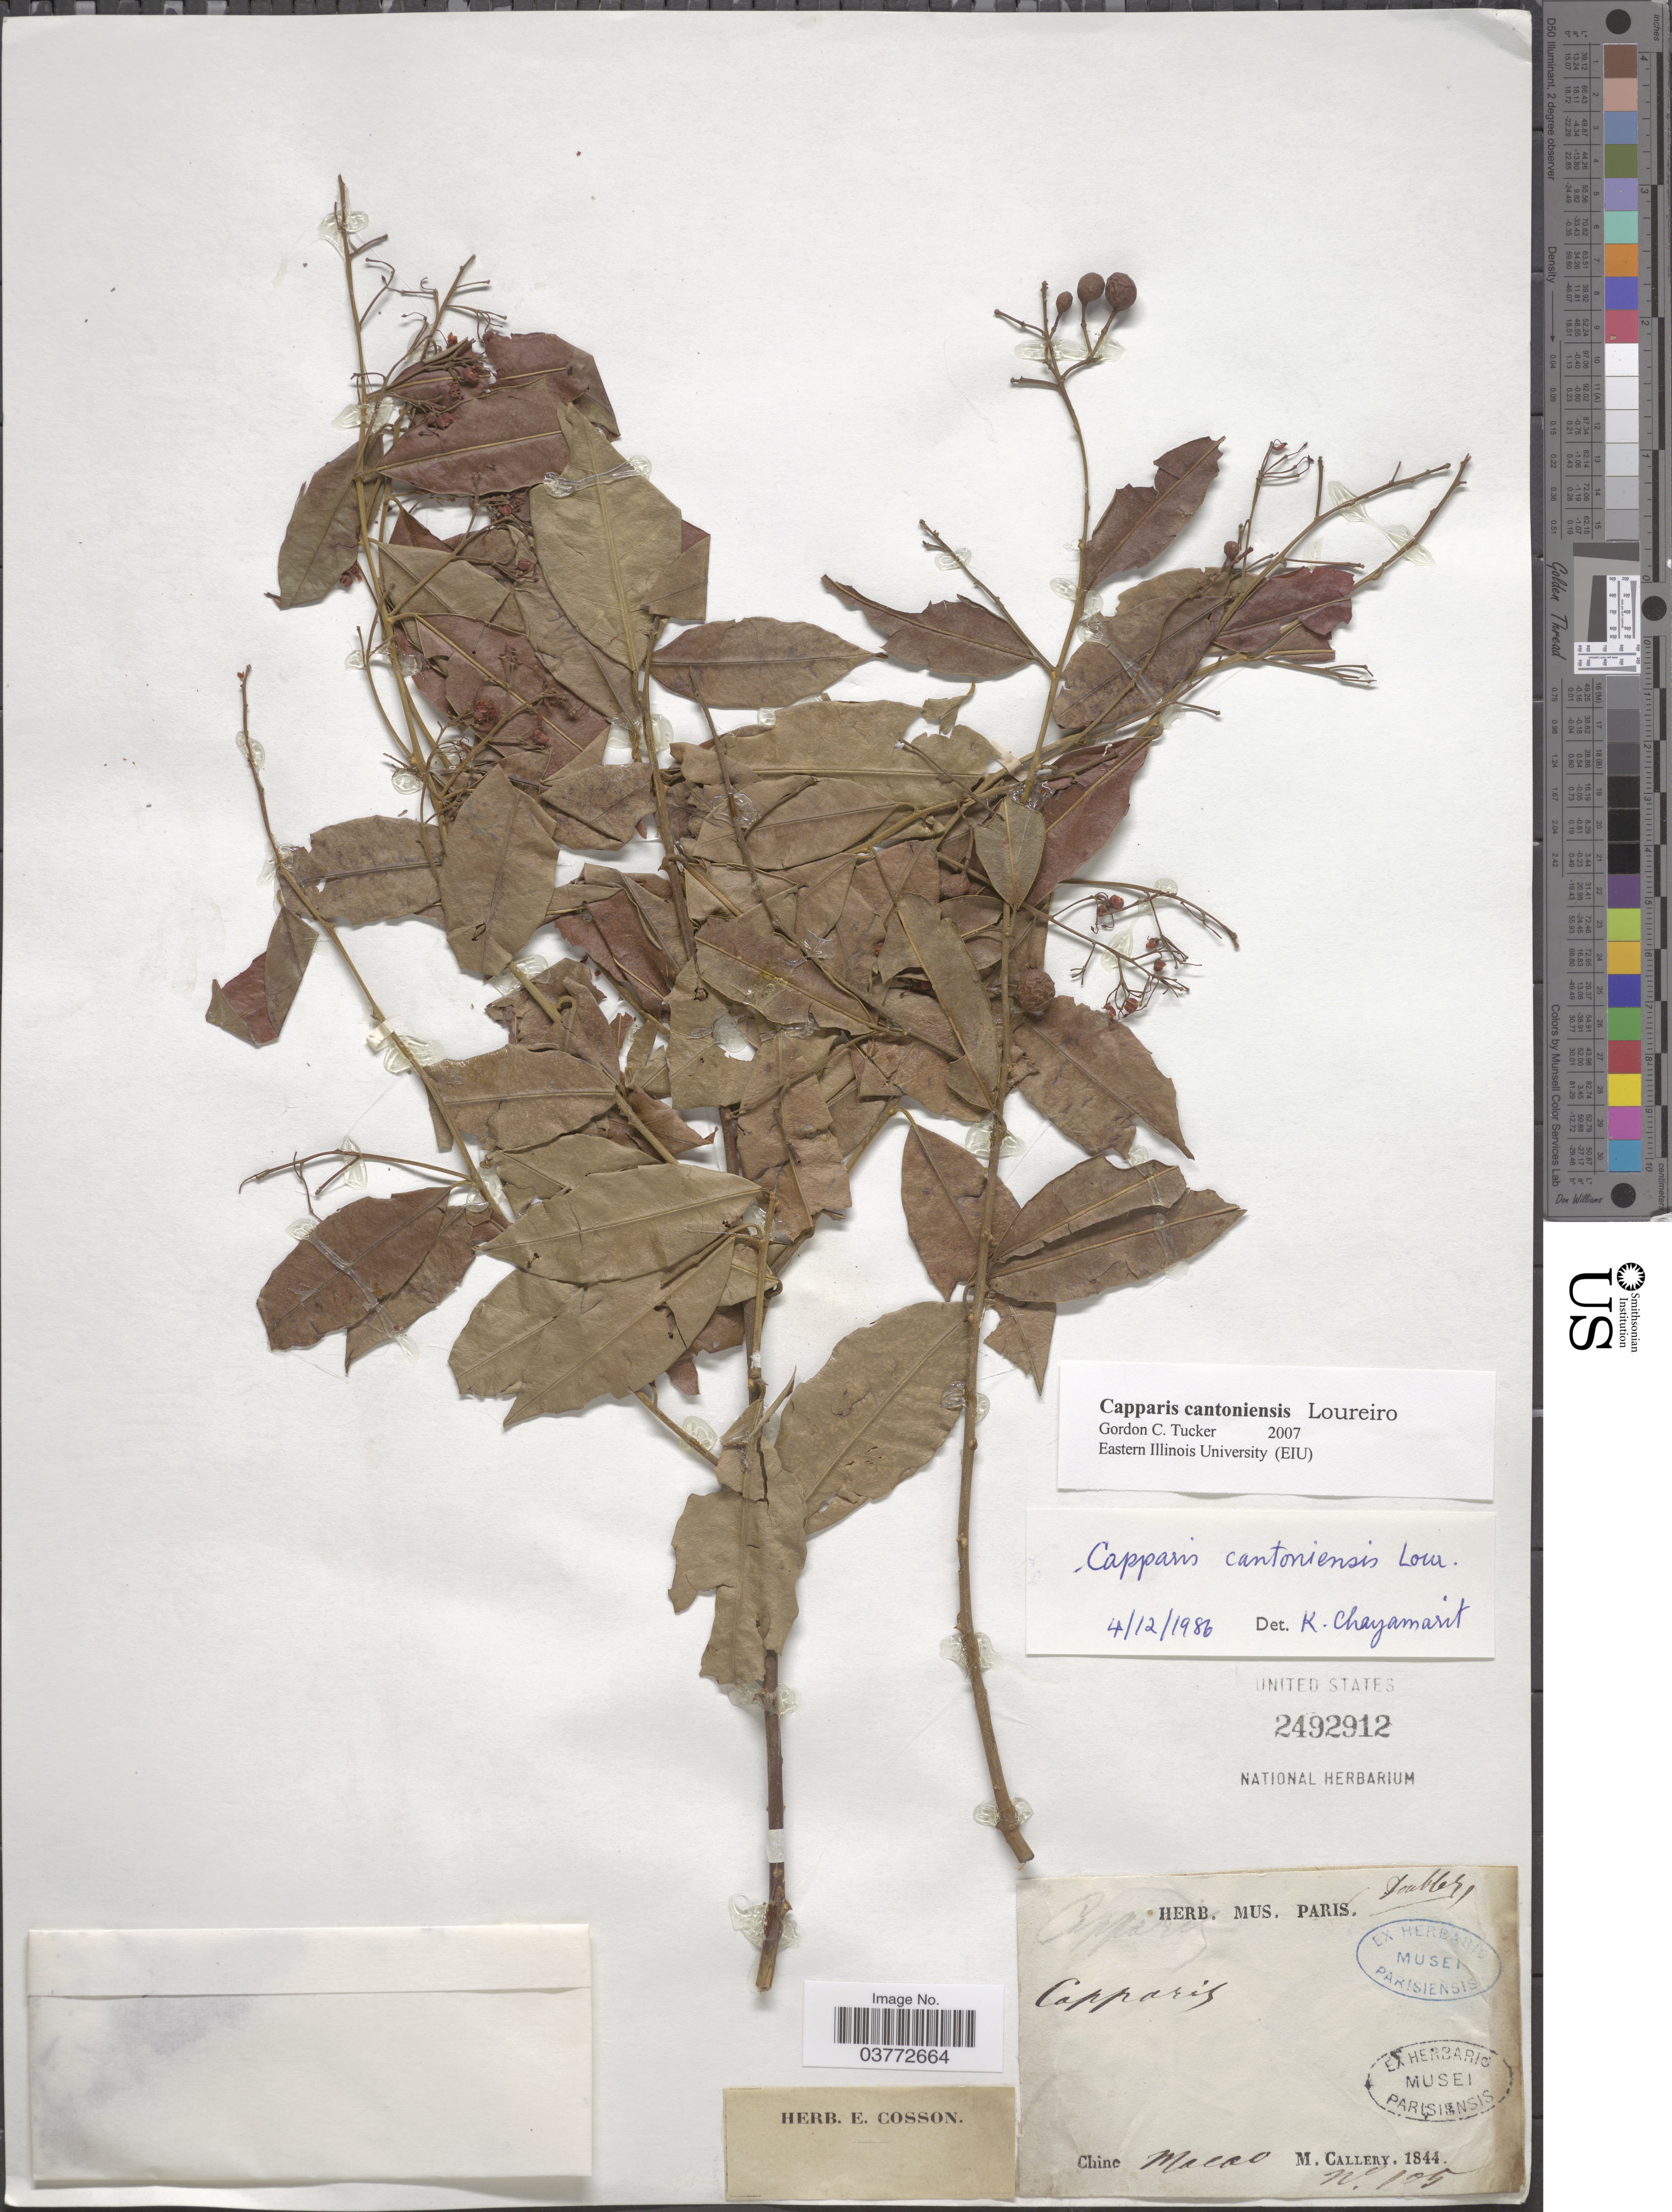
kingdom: Plantae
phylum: Tracheophyta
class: Magnoliopsida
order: Brassicales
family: Capparaceae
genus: Capparis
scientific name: Capparis cantoniensis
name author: Lour.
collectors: M. Callery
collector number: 105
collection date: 1844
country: China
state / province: Macau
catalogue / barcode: US 2492912